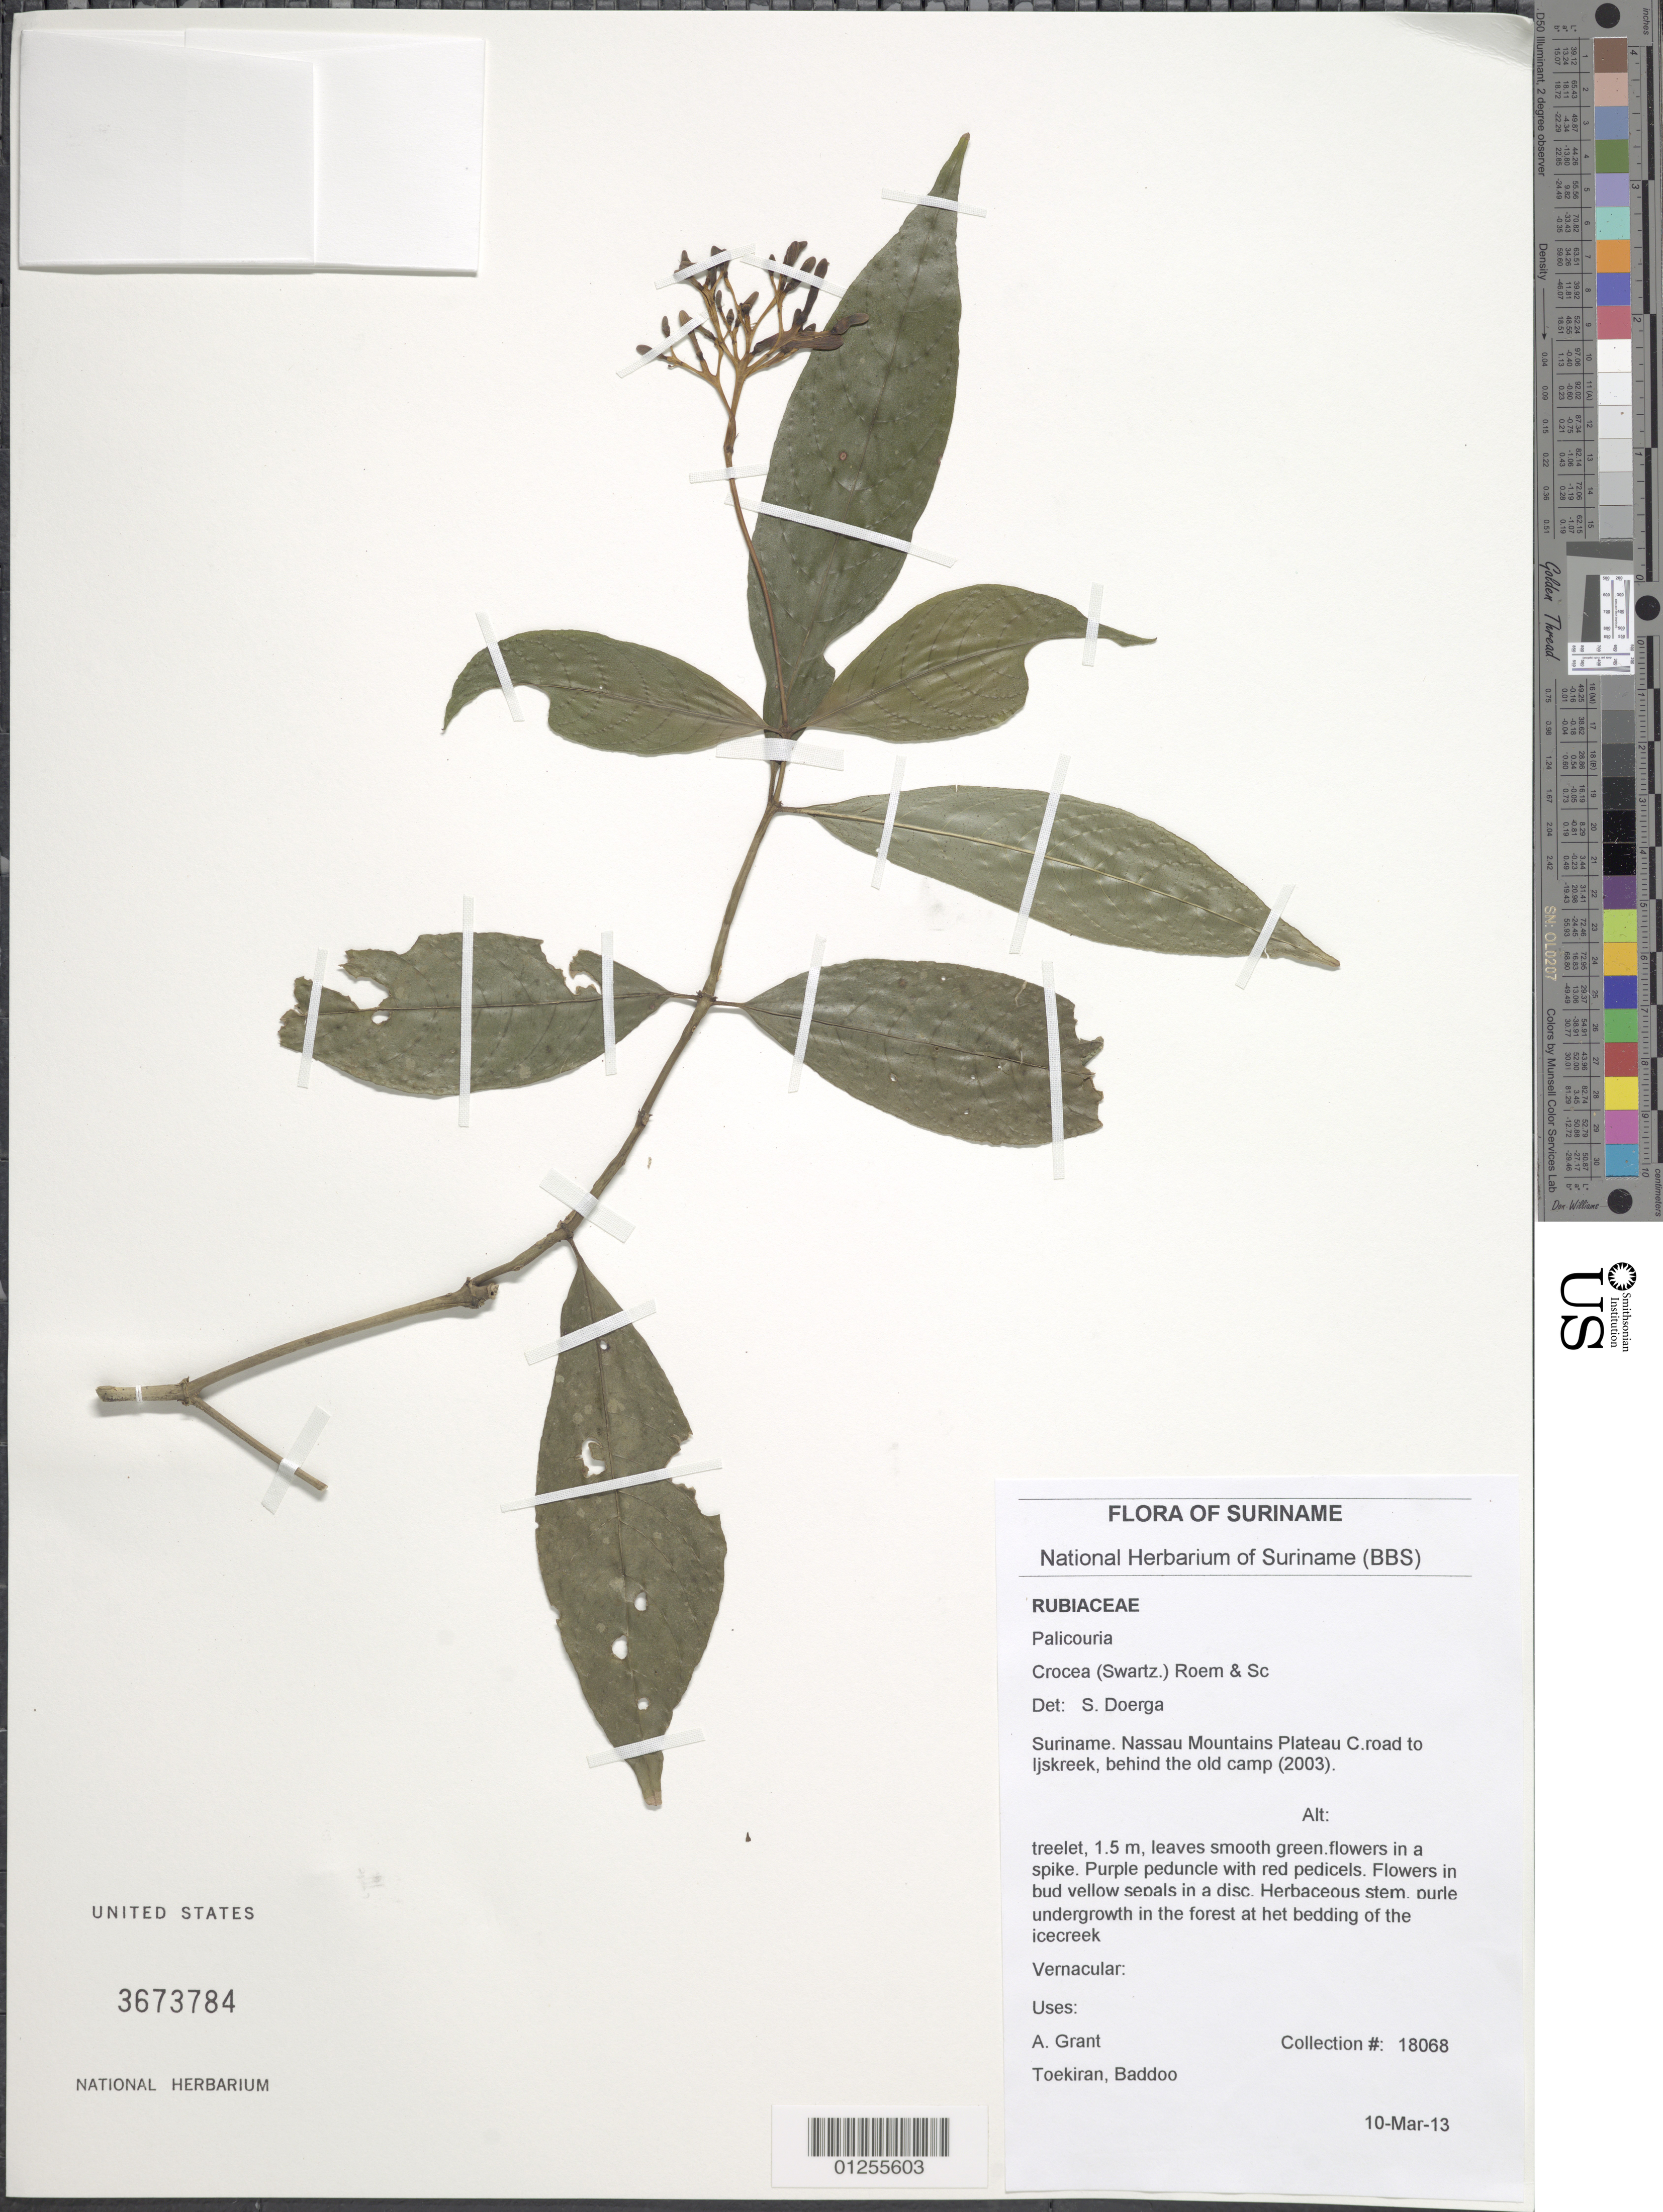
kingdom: Plantae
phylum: Tracheophyta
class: Magnoliopsida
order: Gentianales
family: Rubiaceae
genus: Palicourea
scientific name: Palicourea crocea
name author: (Sw.) Schult.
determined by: Doerga, S.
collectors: A. Grant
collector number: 18068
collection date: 2010-03-13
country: Suriname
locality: Nassau Mountains Plateau C. road to ljskreek, behind the old camp (2003)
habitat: Undergrowth in the forest at het bedding of the icecreek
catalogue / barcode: US 3673784